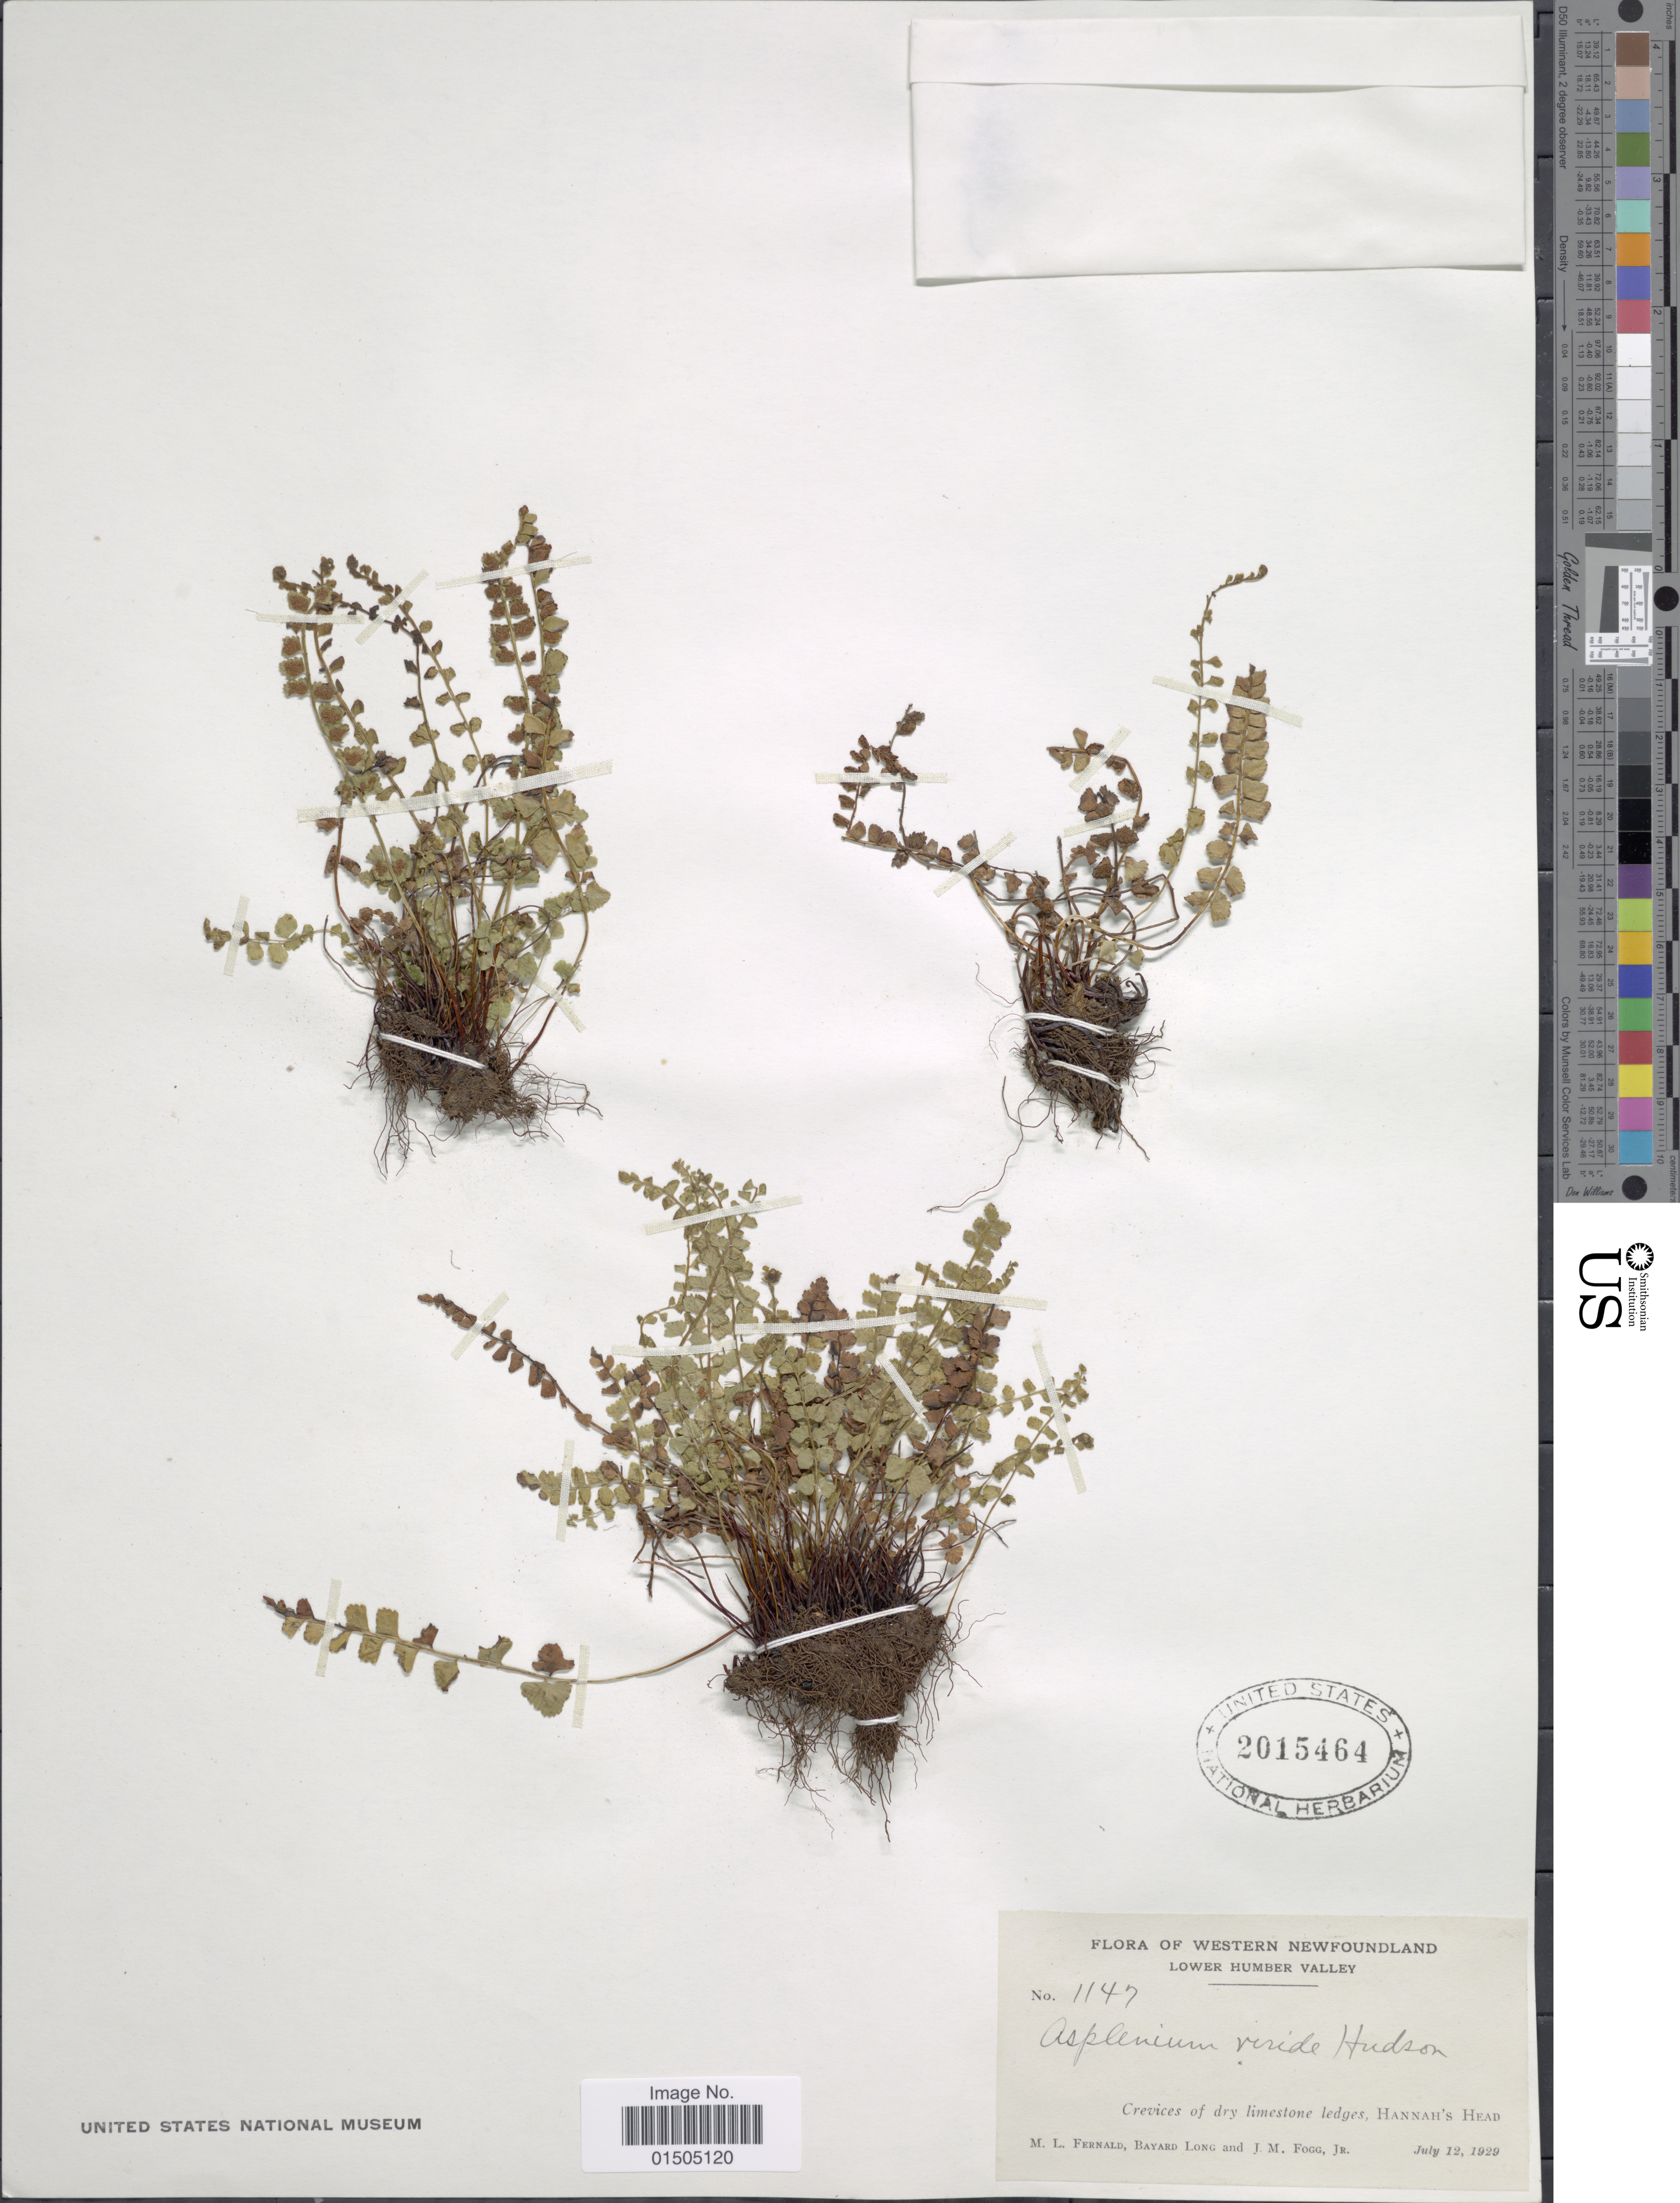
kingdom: Plantae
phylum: Tracheophyta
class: Polypodiopsida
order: Polypodiales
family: Aspleniaceae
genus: Asplenium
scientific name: Asplenium trichomanes-ramosum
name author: L.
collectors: M. L. Fernald, B. Long & J. Fogg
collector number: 1147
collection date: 1929-07-12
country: Canada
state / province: Newfoundland and Labrador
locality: Western Newfoundland. Lower Humber Valley. Crevices of dry limestone ledges, Hannah's Head.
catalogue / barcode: US 2015464